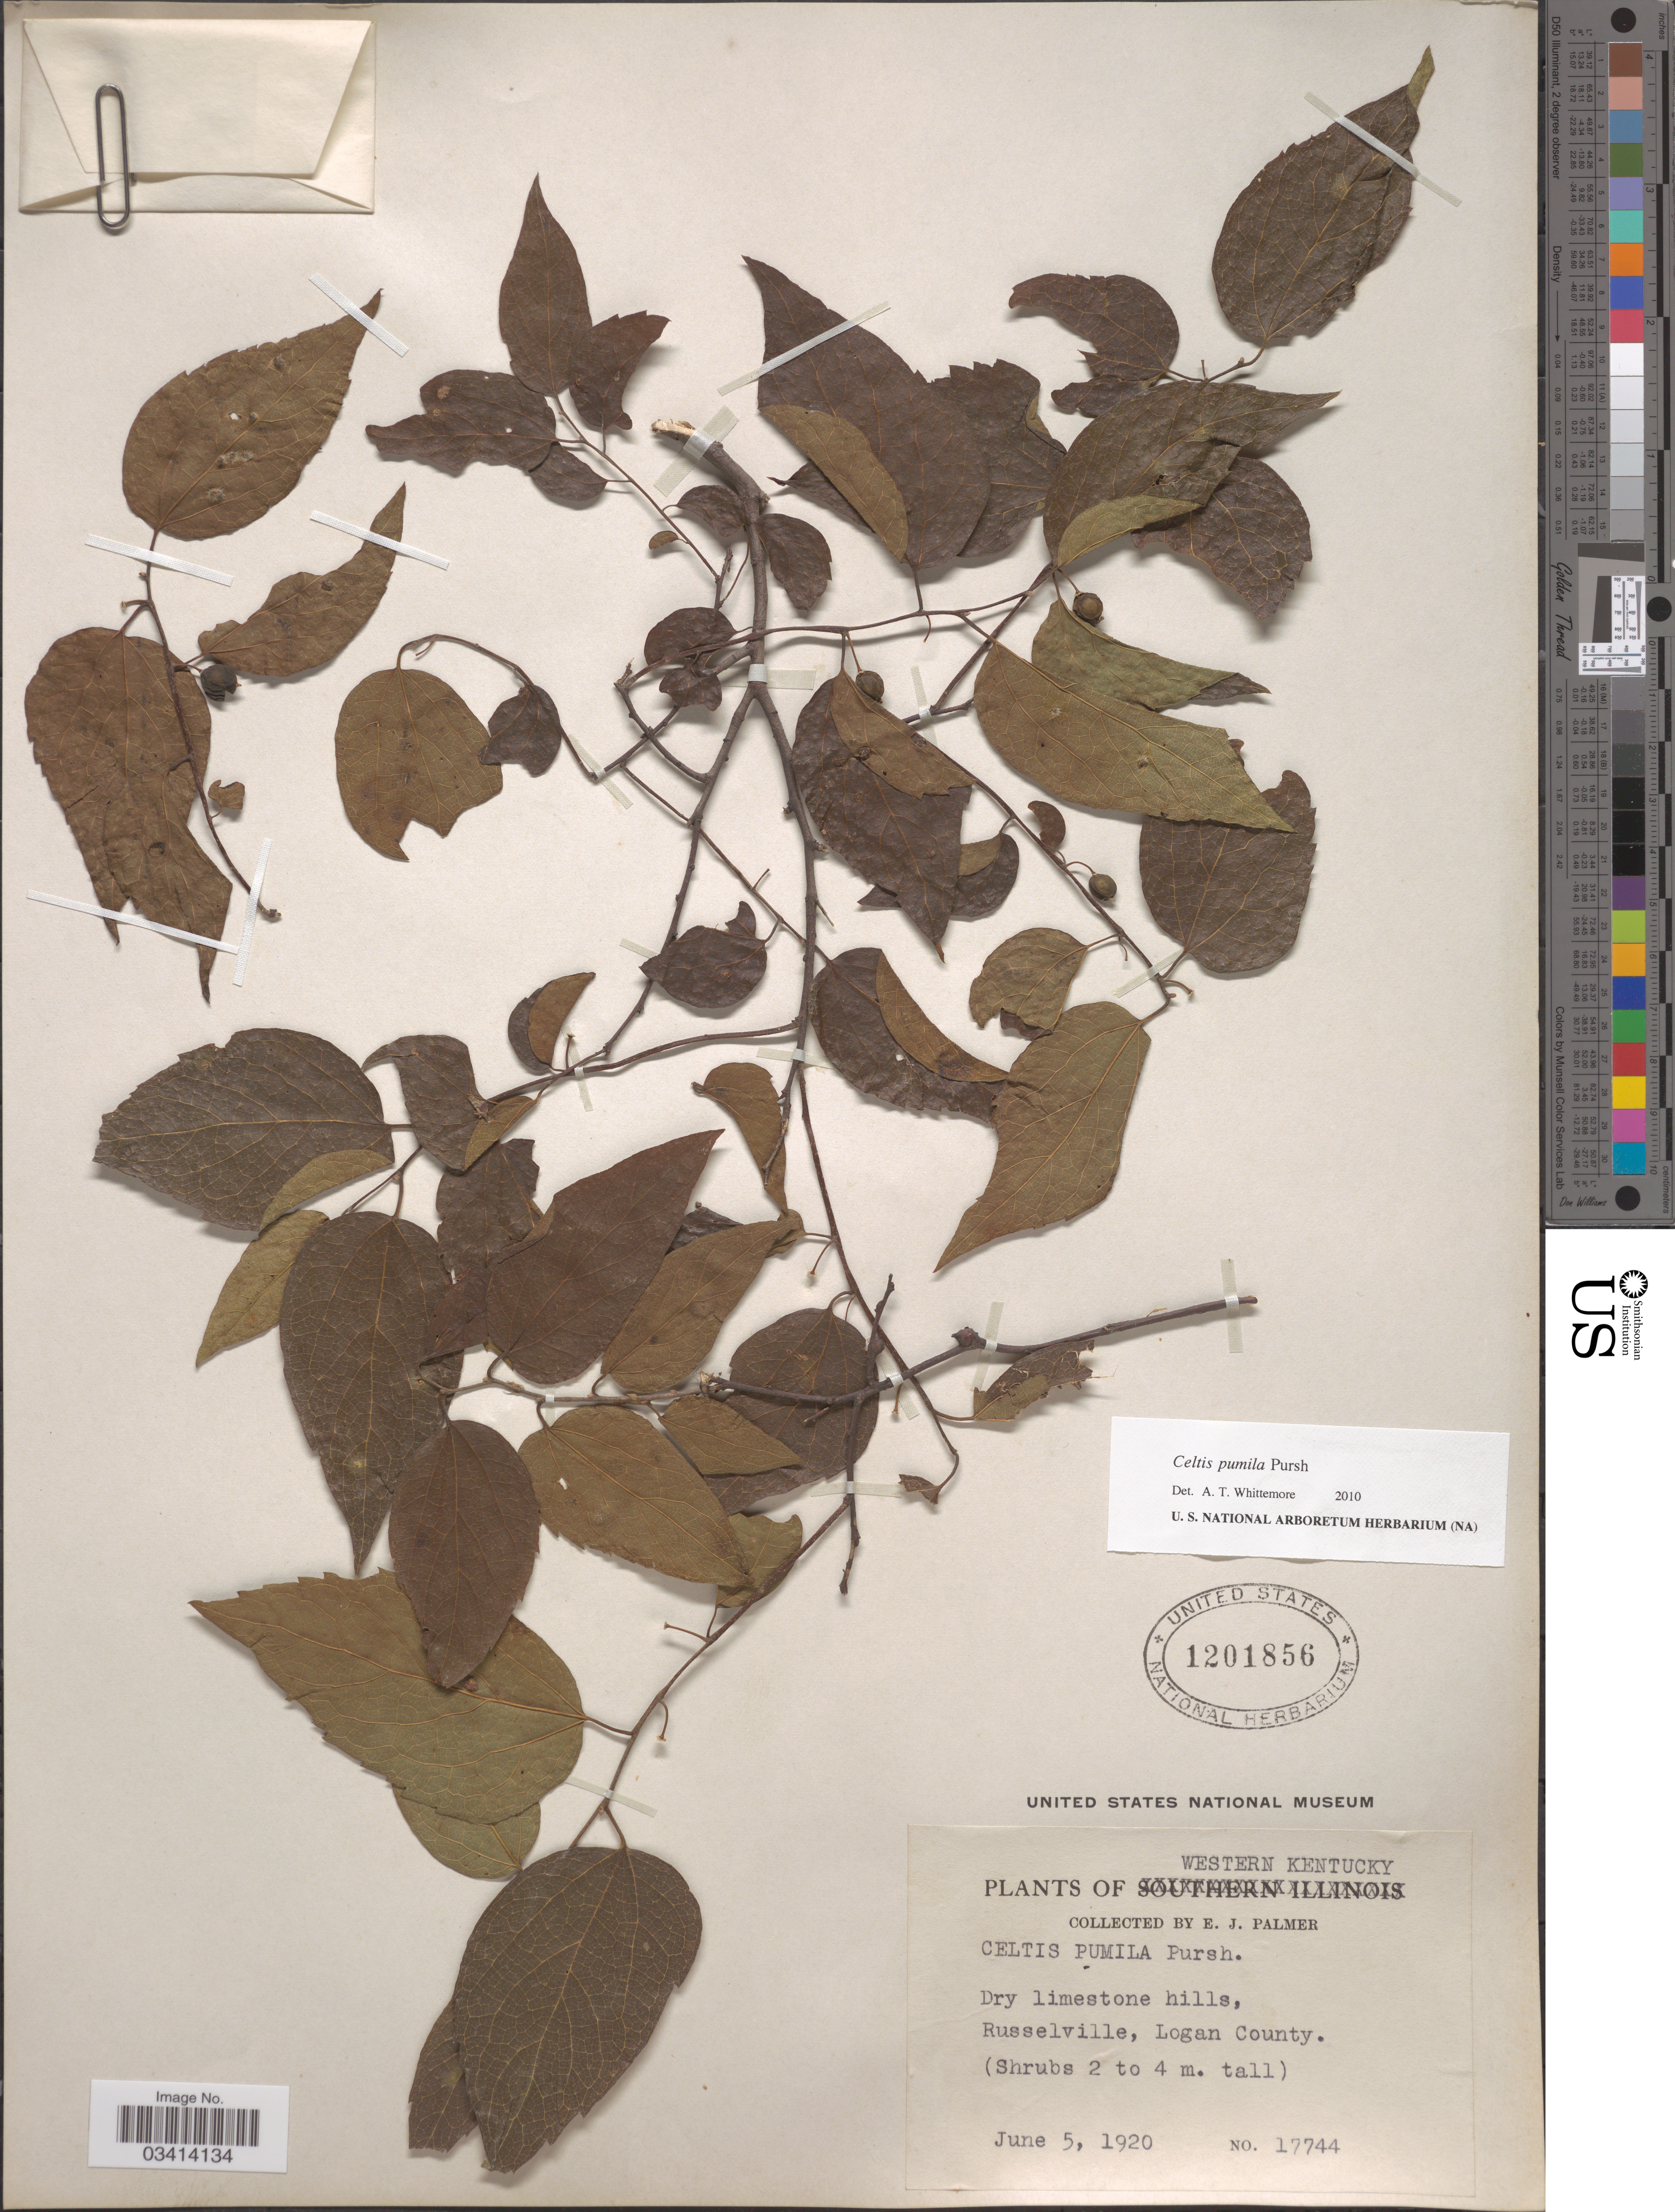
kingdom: Plantae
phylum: Tracheophyta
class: Magnoliopsida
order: Rosales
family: Cannabaceae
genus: Celtis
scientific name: Celtis pumila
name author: Pursh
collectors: E. J. Palmer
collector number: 17744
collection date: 1920-06-05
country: United States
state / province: Kentucky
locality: Western Kentucky. Russelville, Logan County.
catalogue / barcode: US 1201856